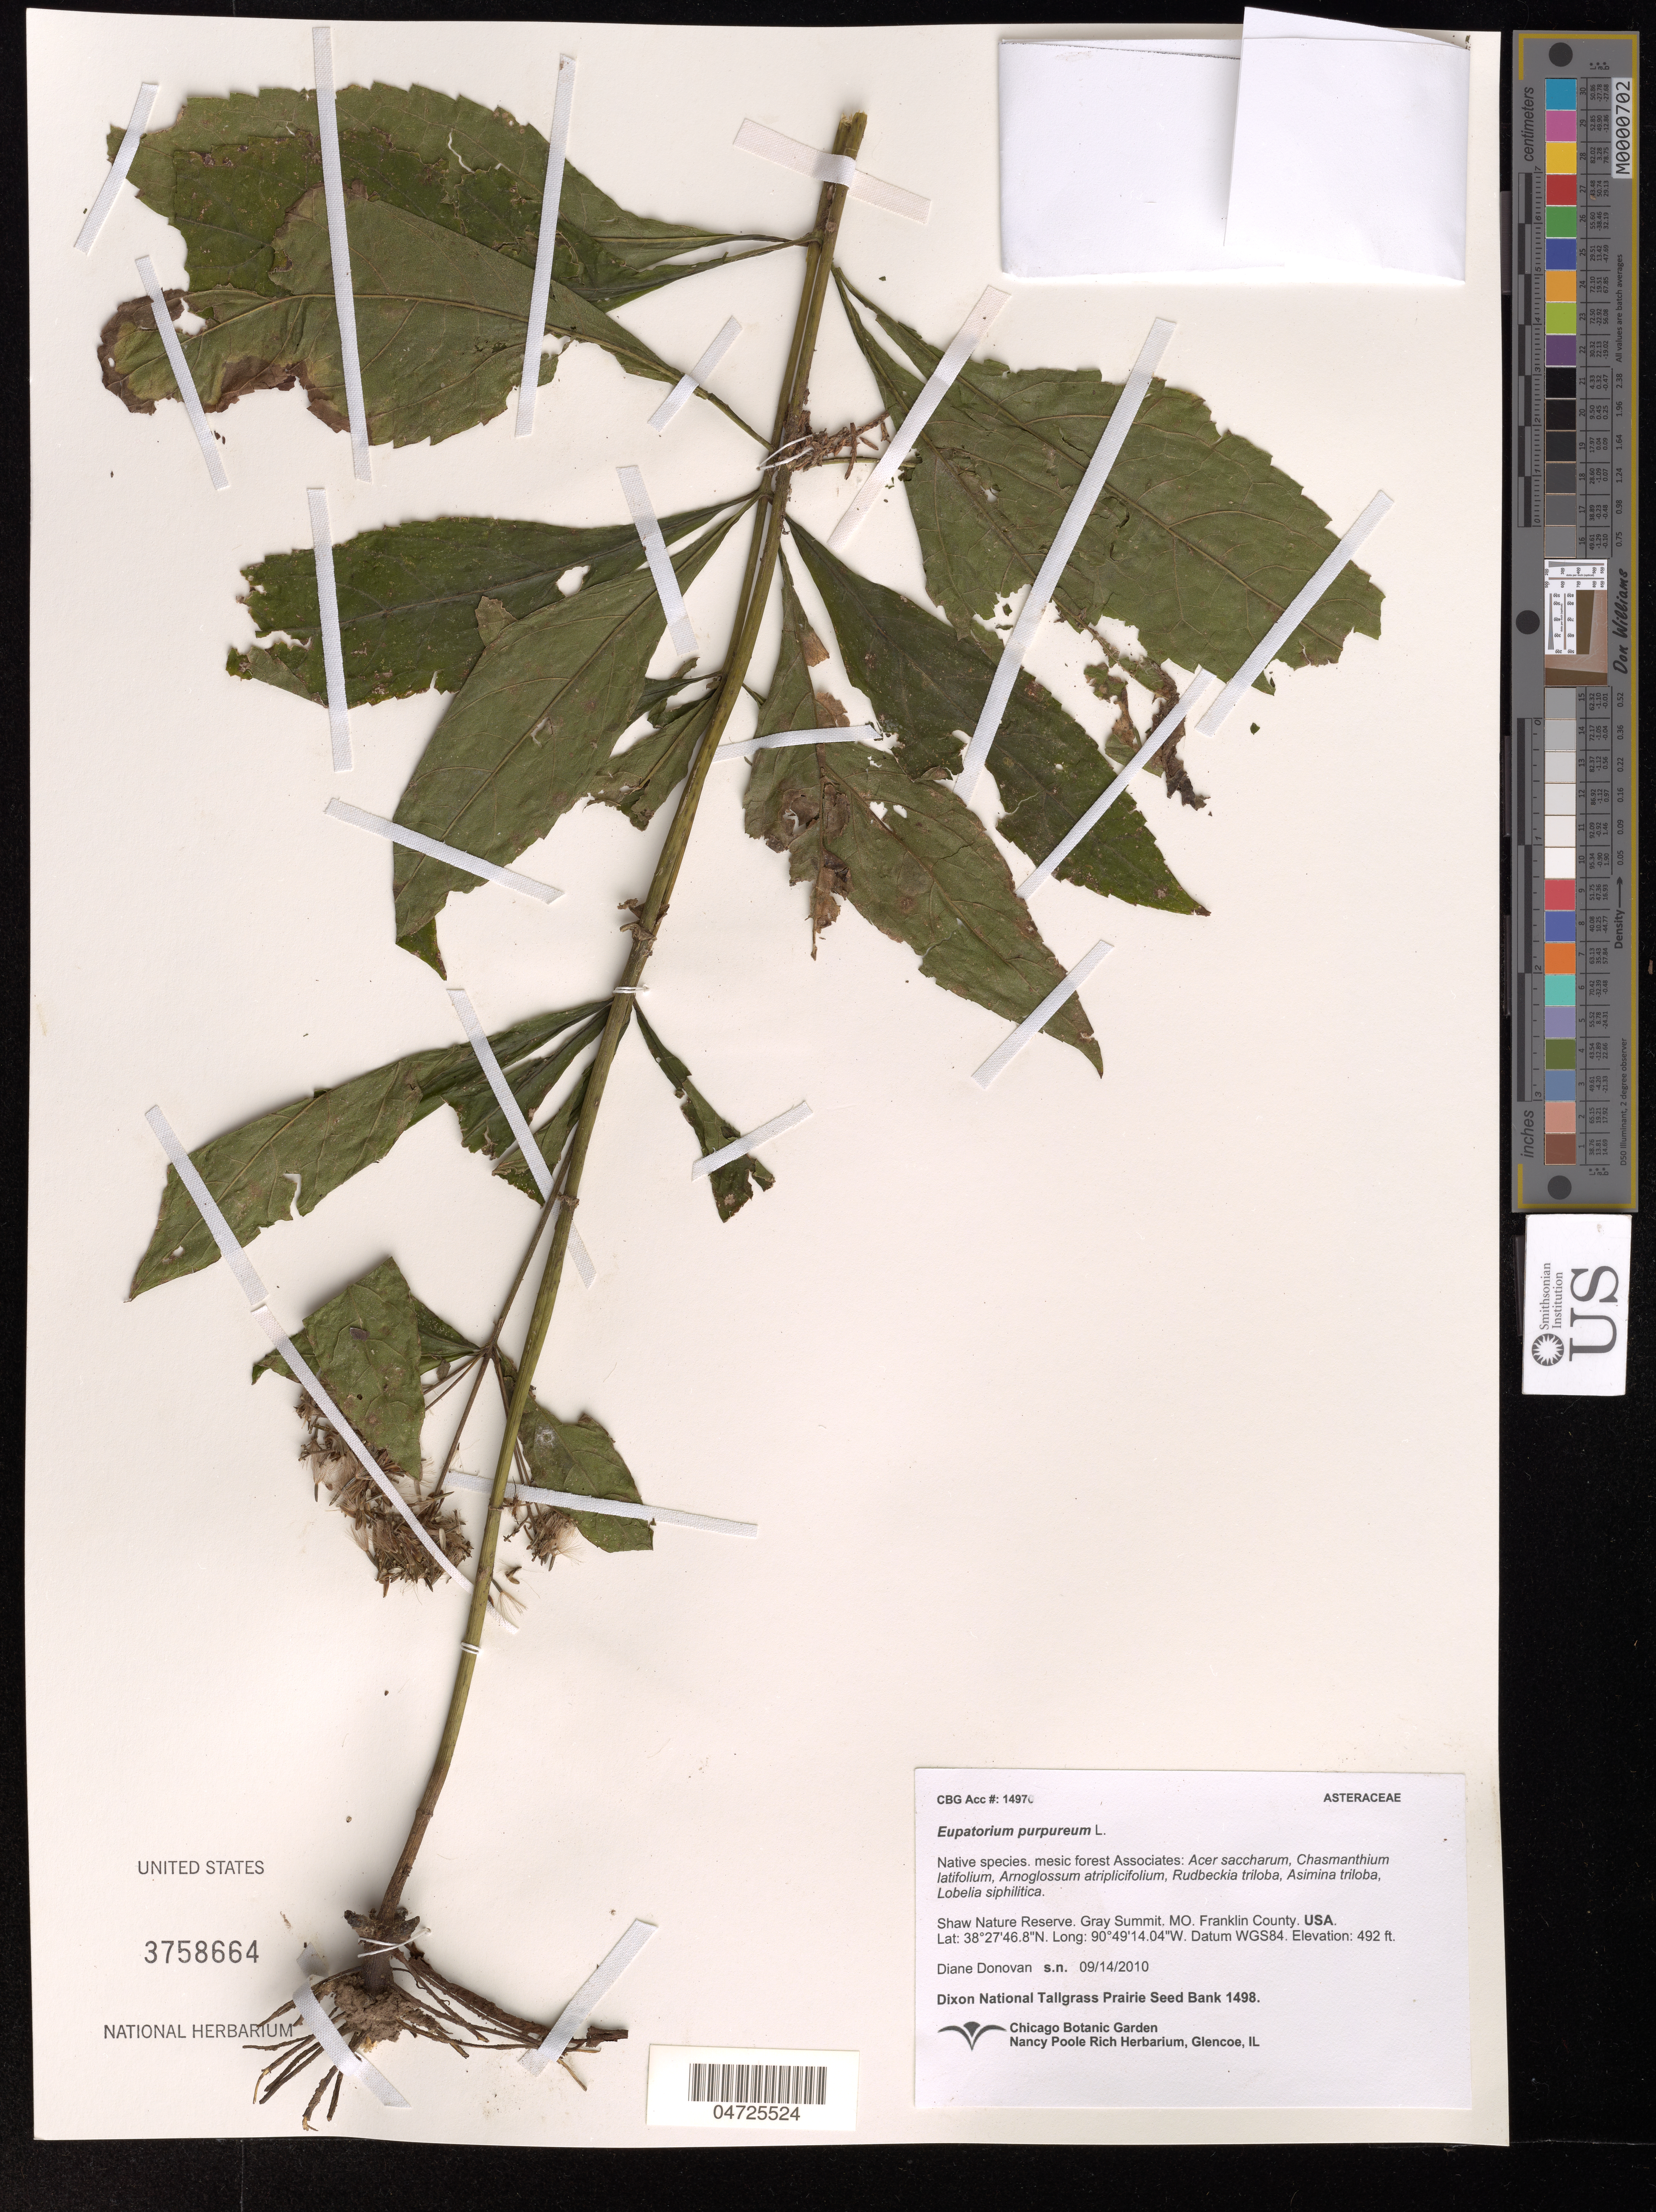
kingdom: Plantae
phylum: Tracheophyta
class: Magnoliopsida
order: Asterales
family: Asteraceae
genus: Eupatorium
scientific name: Eupatorium purpureum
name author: (L.) E.E. Lamont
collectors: -. Donovan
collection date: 2010-09-14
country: United States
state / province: Missouri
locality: Shaw Nature Reserve. Gray Summit. Franklin County. Datum WGS84.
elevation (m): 150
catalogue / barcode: US 3758664